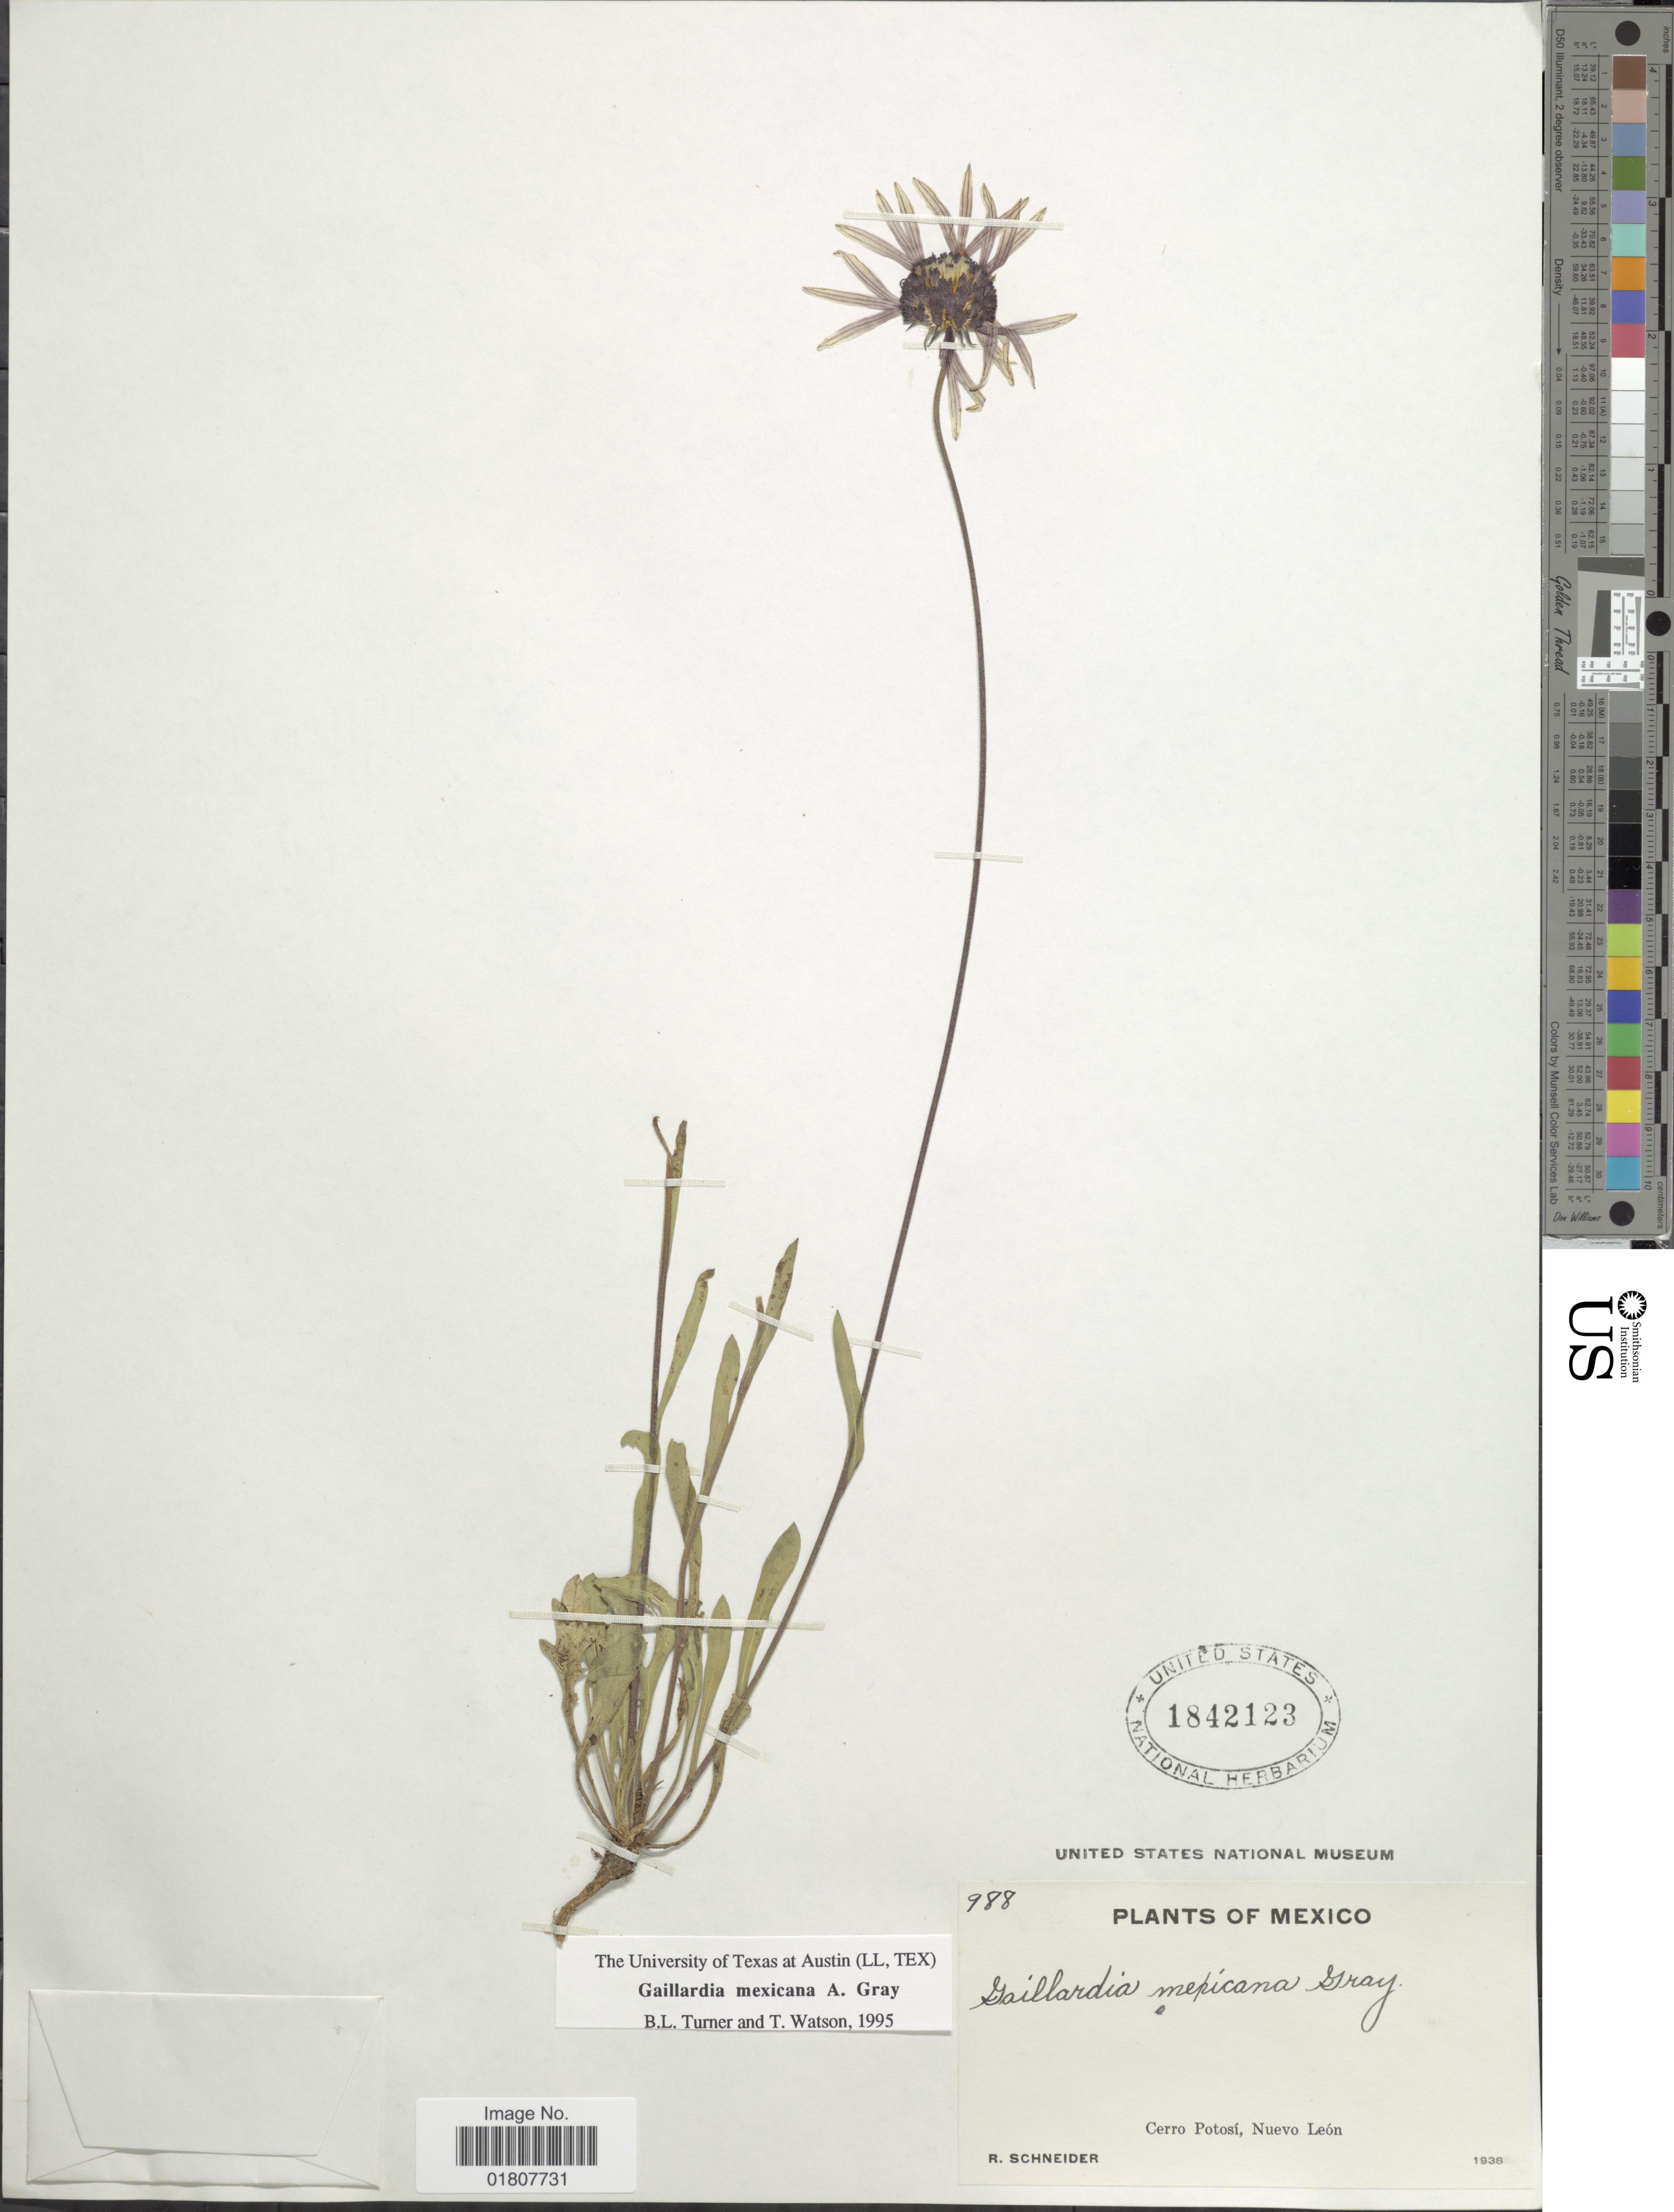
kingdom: Plantae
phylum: Tracheophyta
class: Magnoliopsida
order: Asterales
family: Asteraceae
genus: Gaillardia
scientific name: Gaillardia mexicana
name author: A. Gray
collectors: R. Schneider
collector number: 988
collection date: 1938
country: Mexico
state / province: Nuevo León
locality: Cerro Potosí, Nuevo León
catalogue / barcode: US 1842123